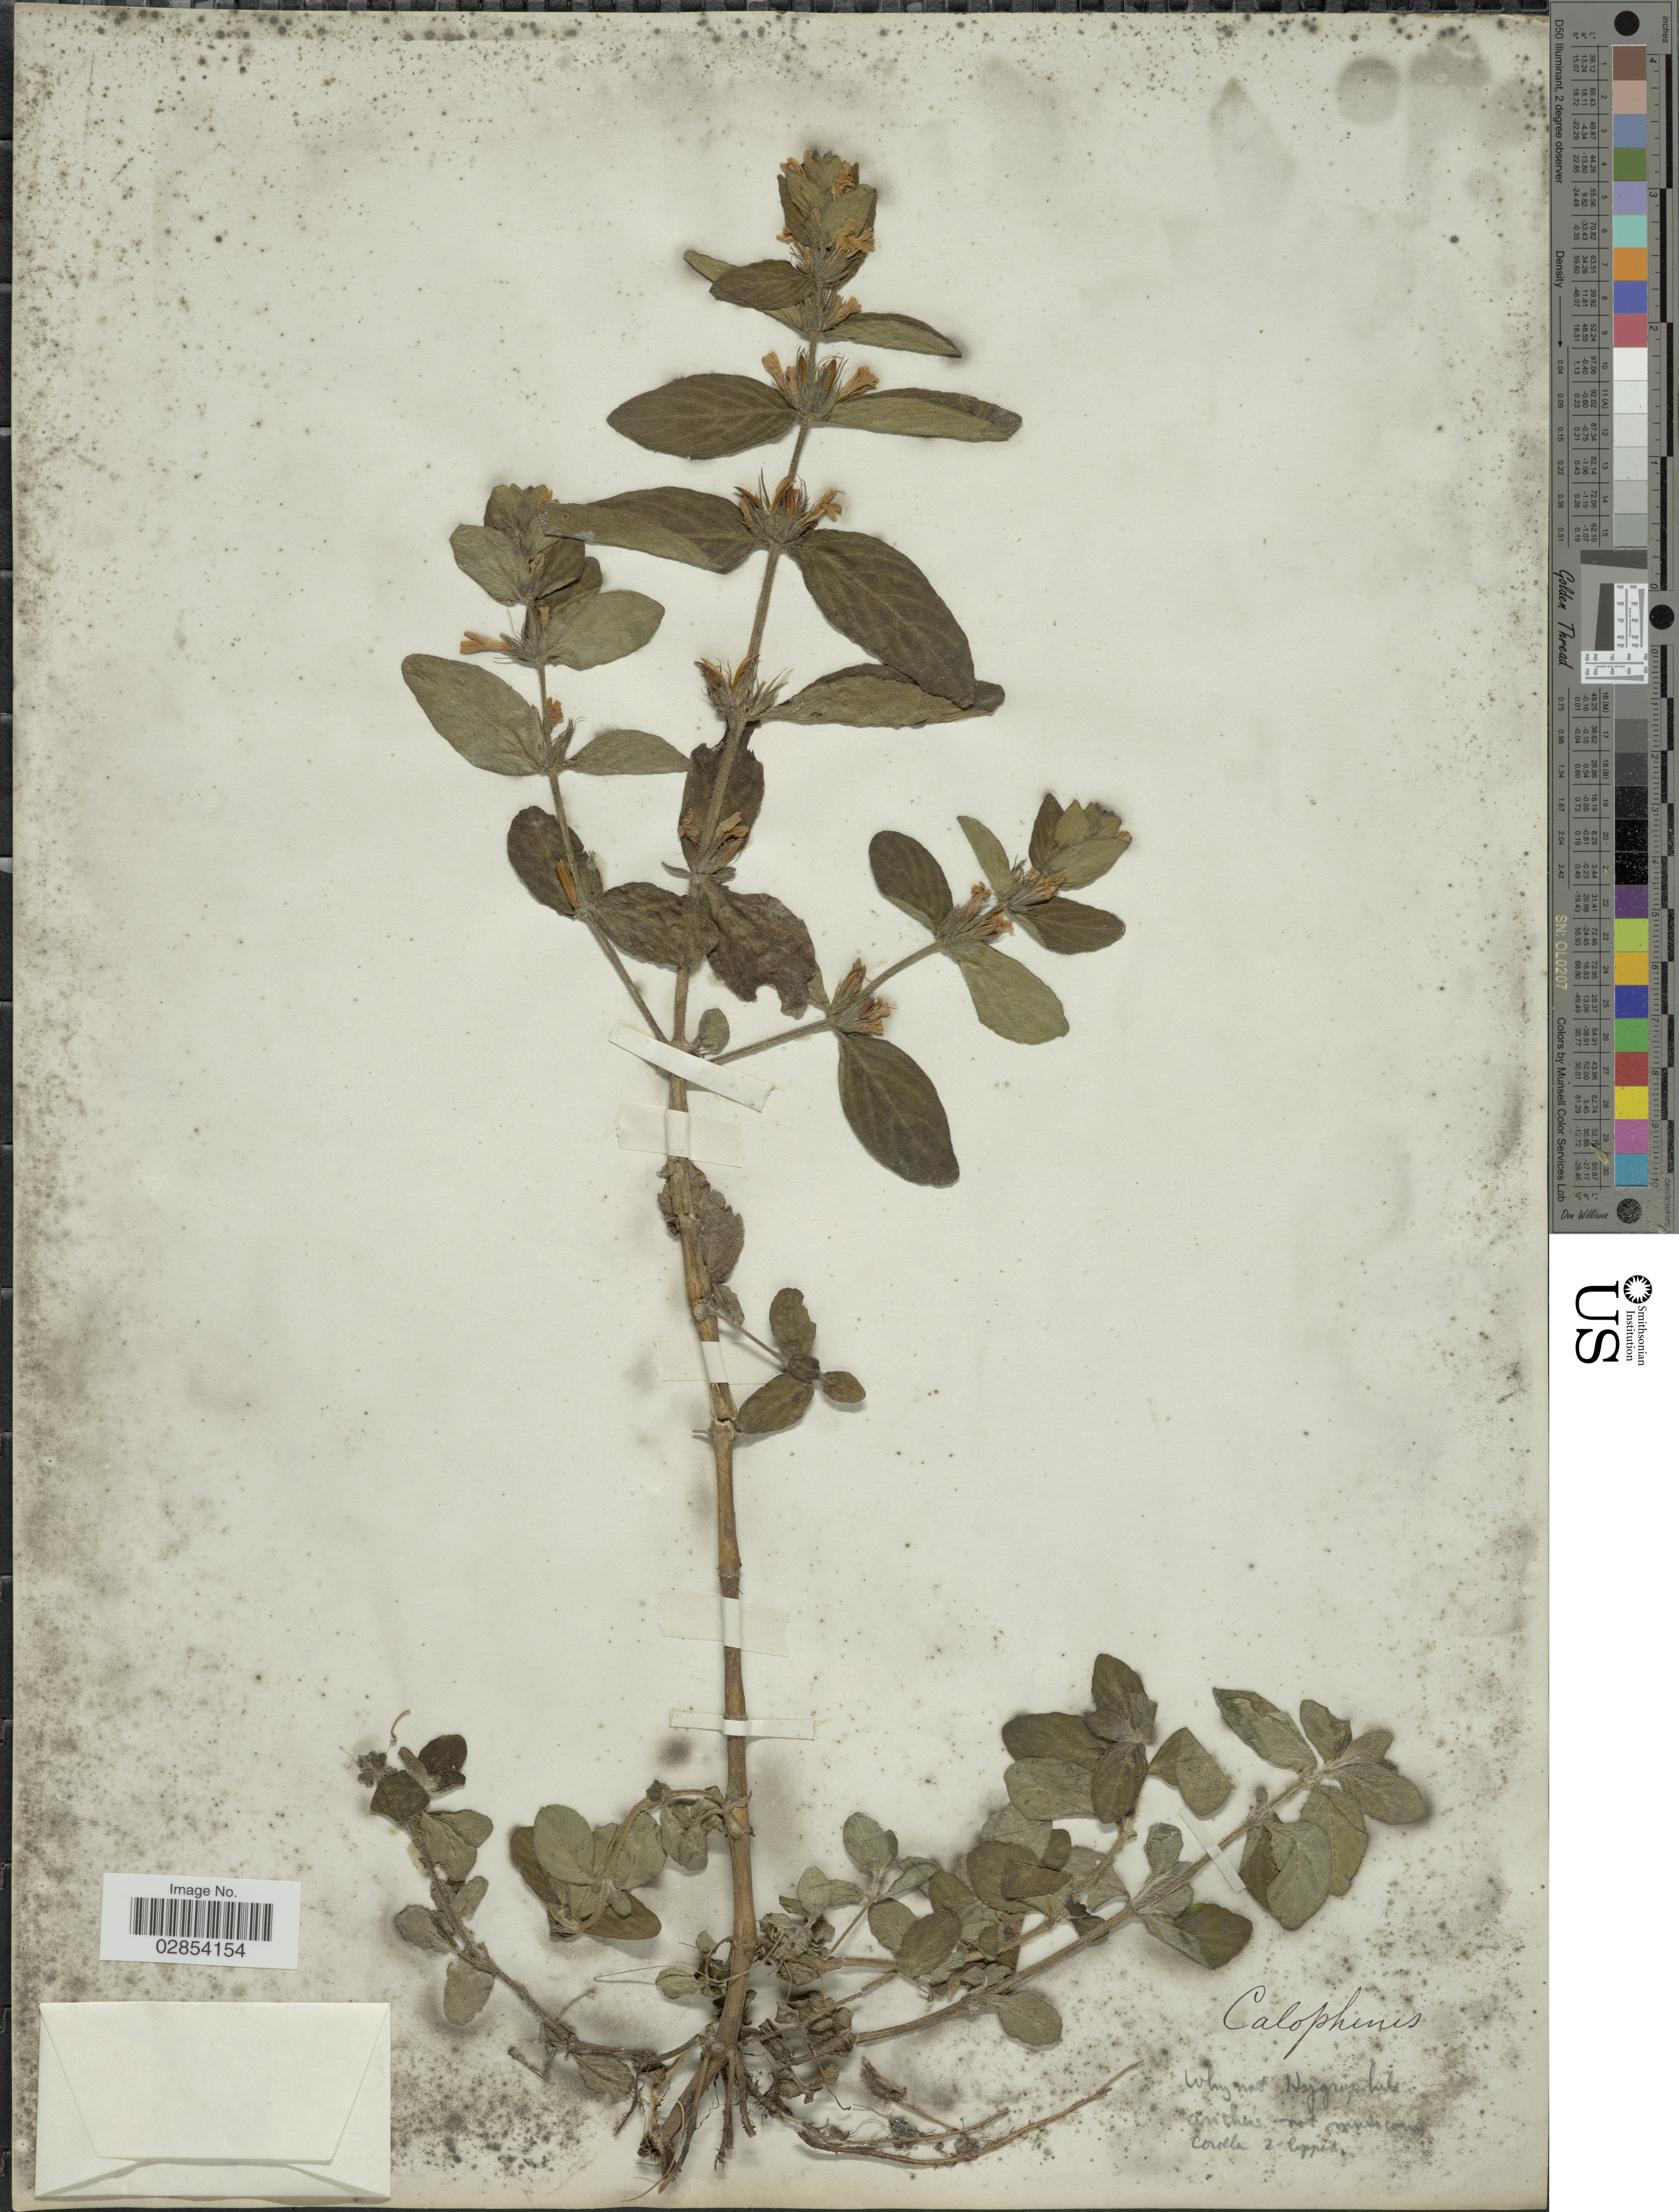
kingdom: Plantae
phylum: Tracheophyta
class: Magnoliopsida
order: Lamiales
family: Acanthaceae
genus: Hygrophila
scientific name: Hygrophila pubescens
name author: Nees